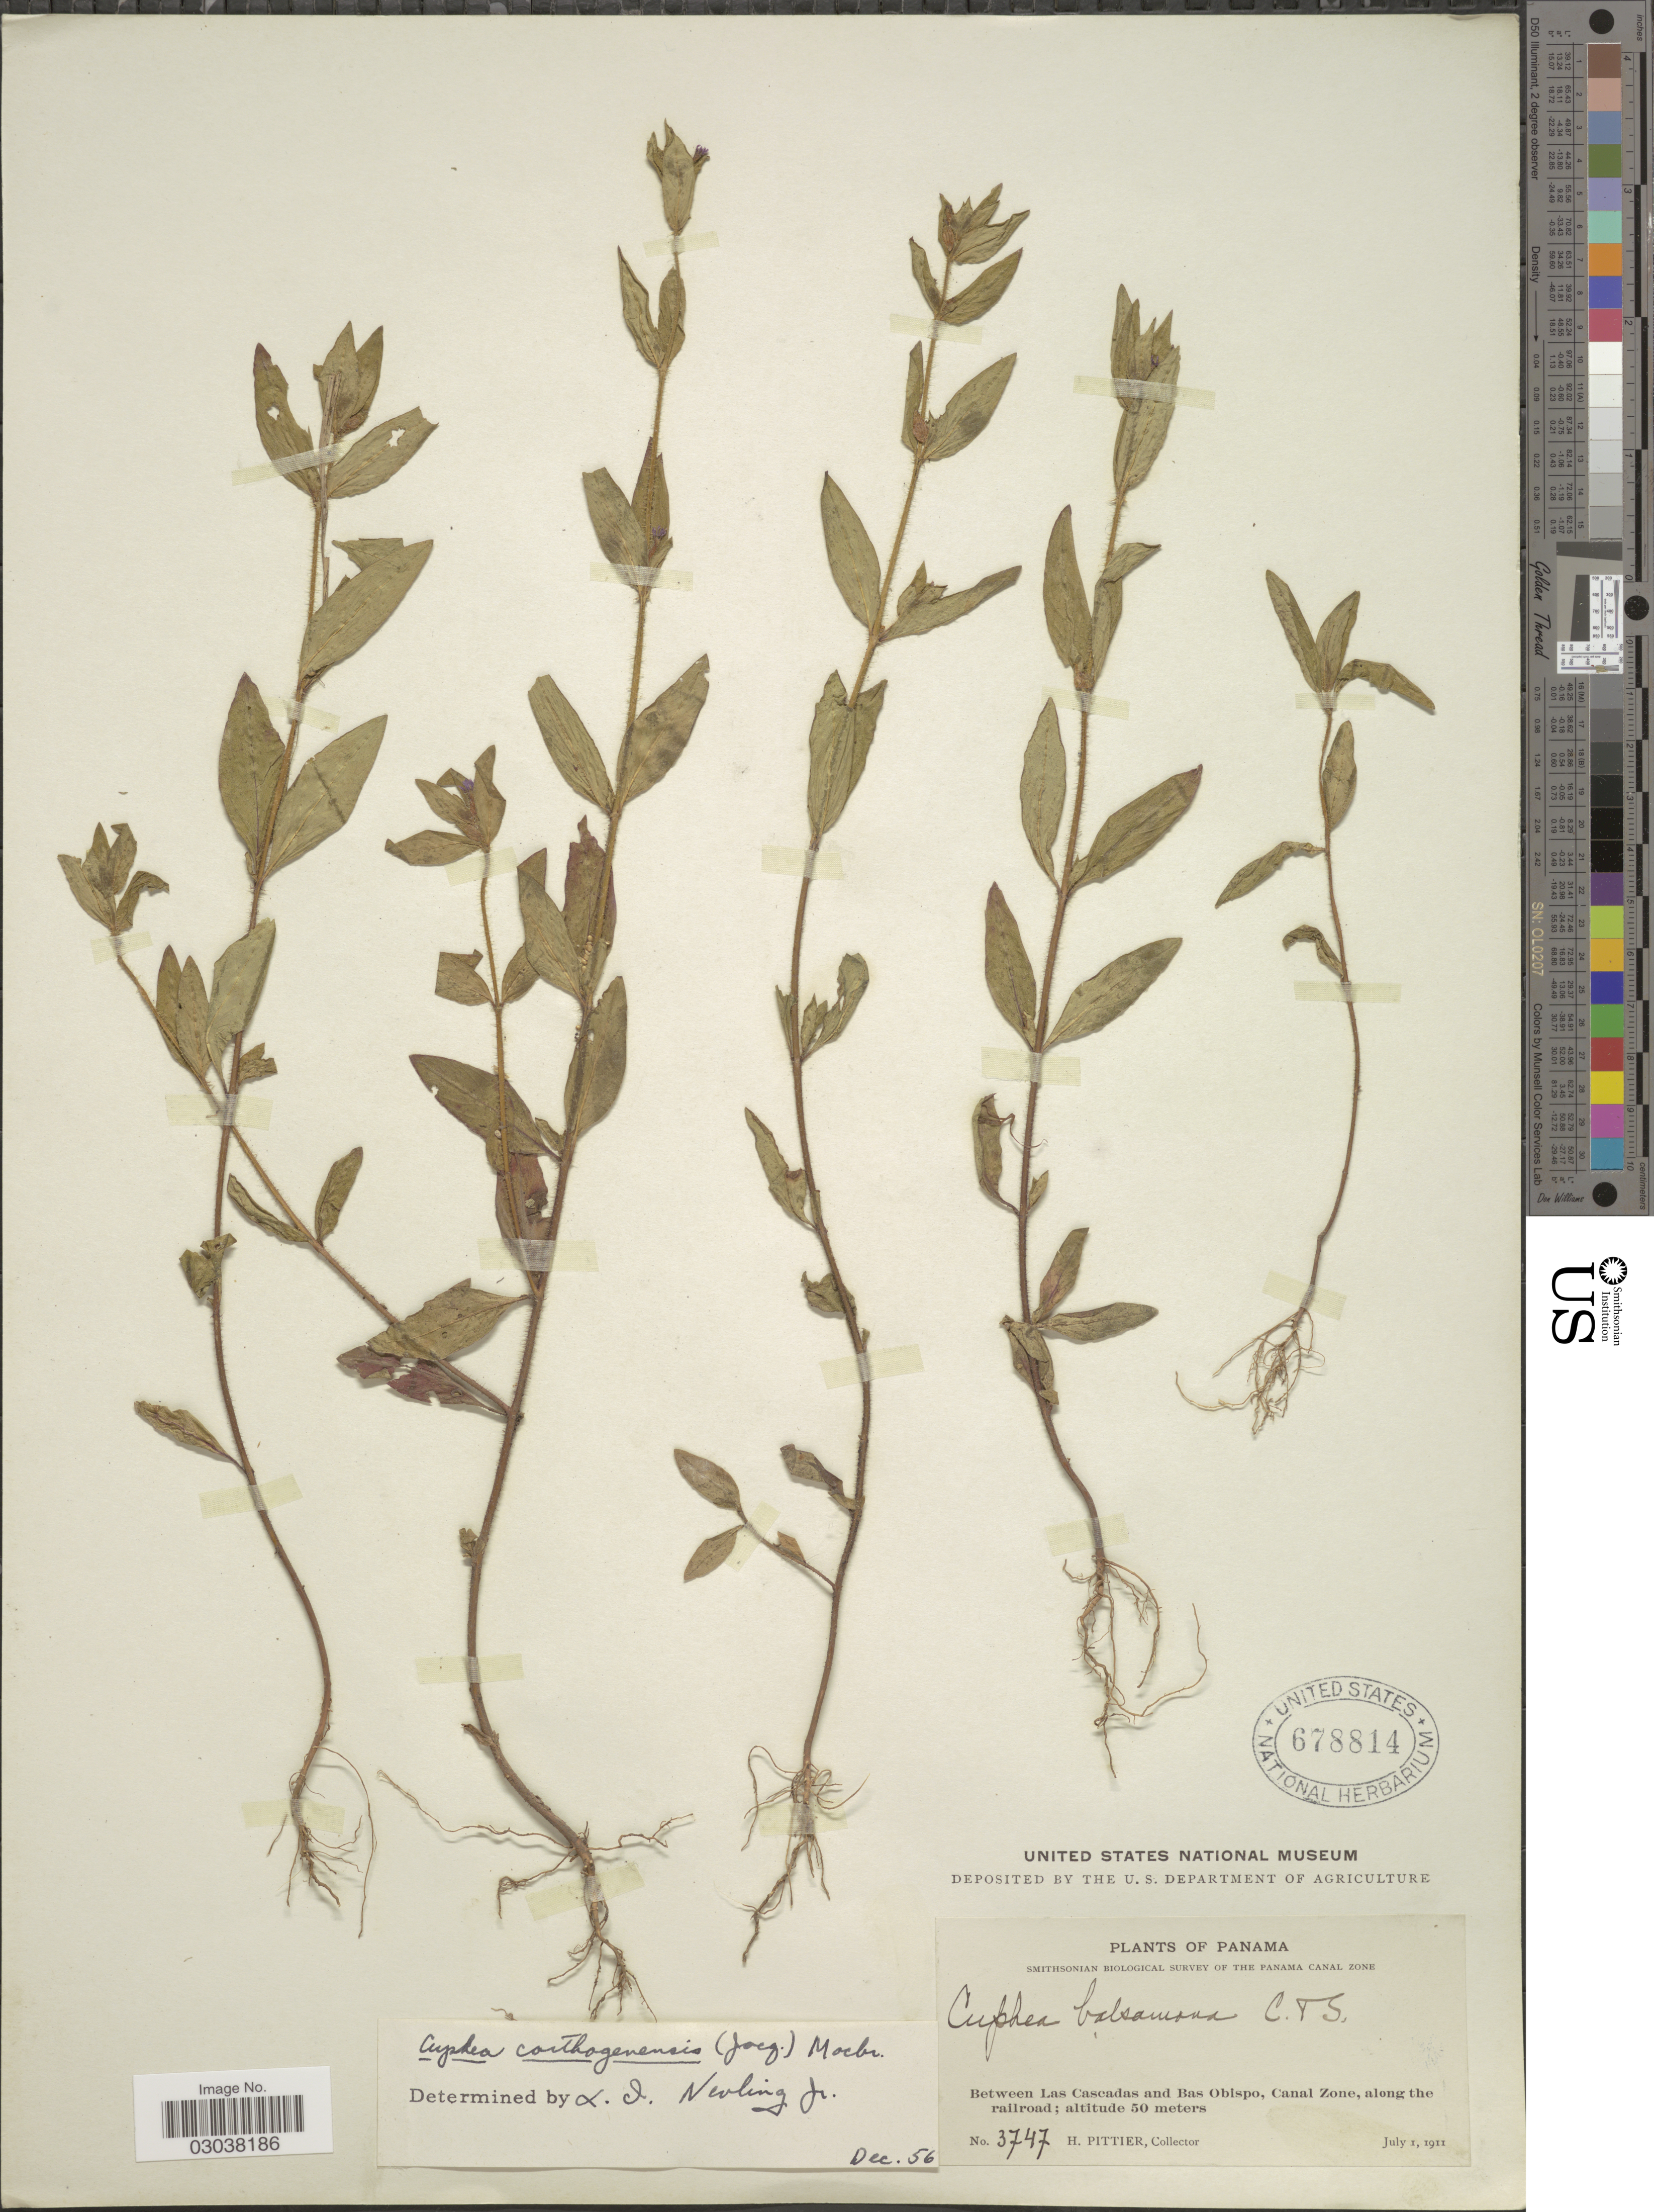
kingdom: Plantae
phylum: Tracheophyta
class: Magnoliopsida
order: Myrtales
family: Lythraceae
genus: Cuphea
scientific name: Cuphea carthagenensis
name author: (Jacq.) J.F. Macbr.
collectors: H. F. Pittier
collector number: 3747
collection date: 1911-07-01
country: Panama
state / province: Colón / Panamá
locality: Between Las Cascadas and Bas Obispo, Canal Zone, along the railroad.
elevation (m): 50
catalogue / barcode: US 678814